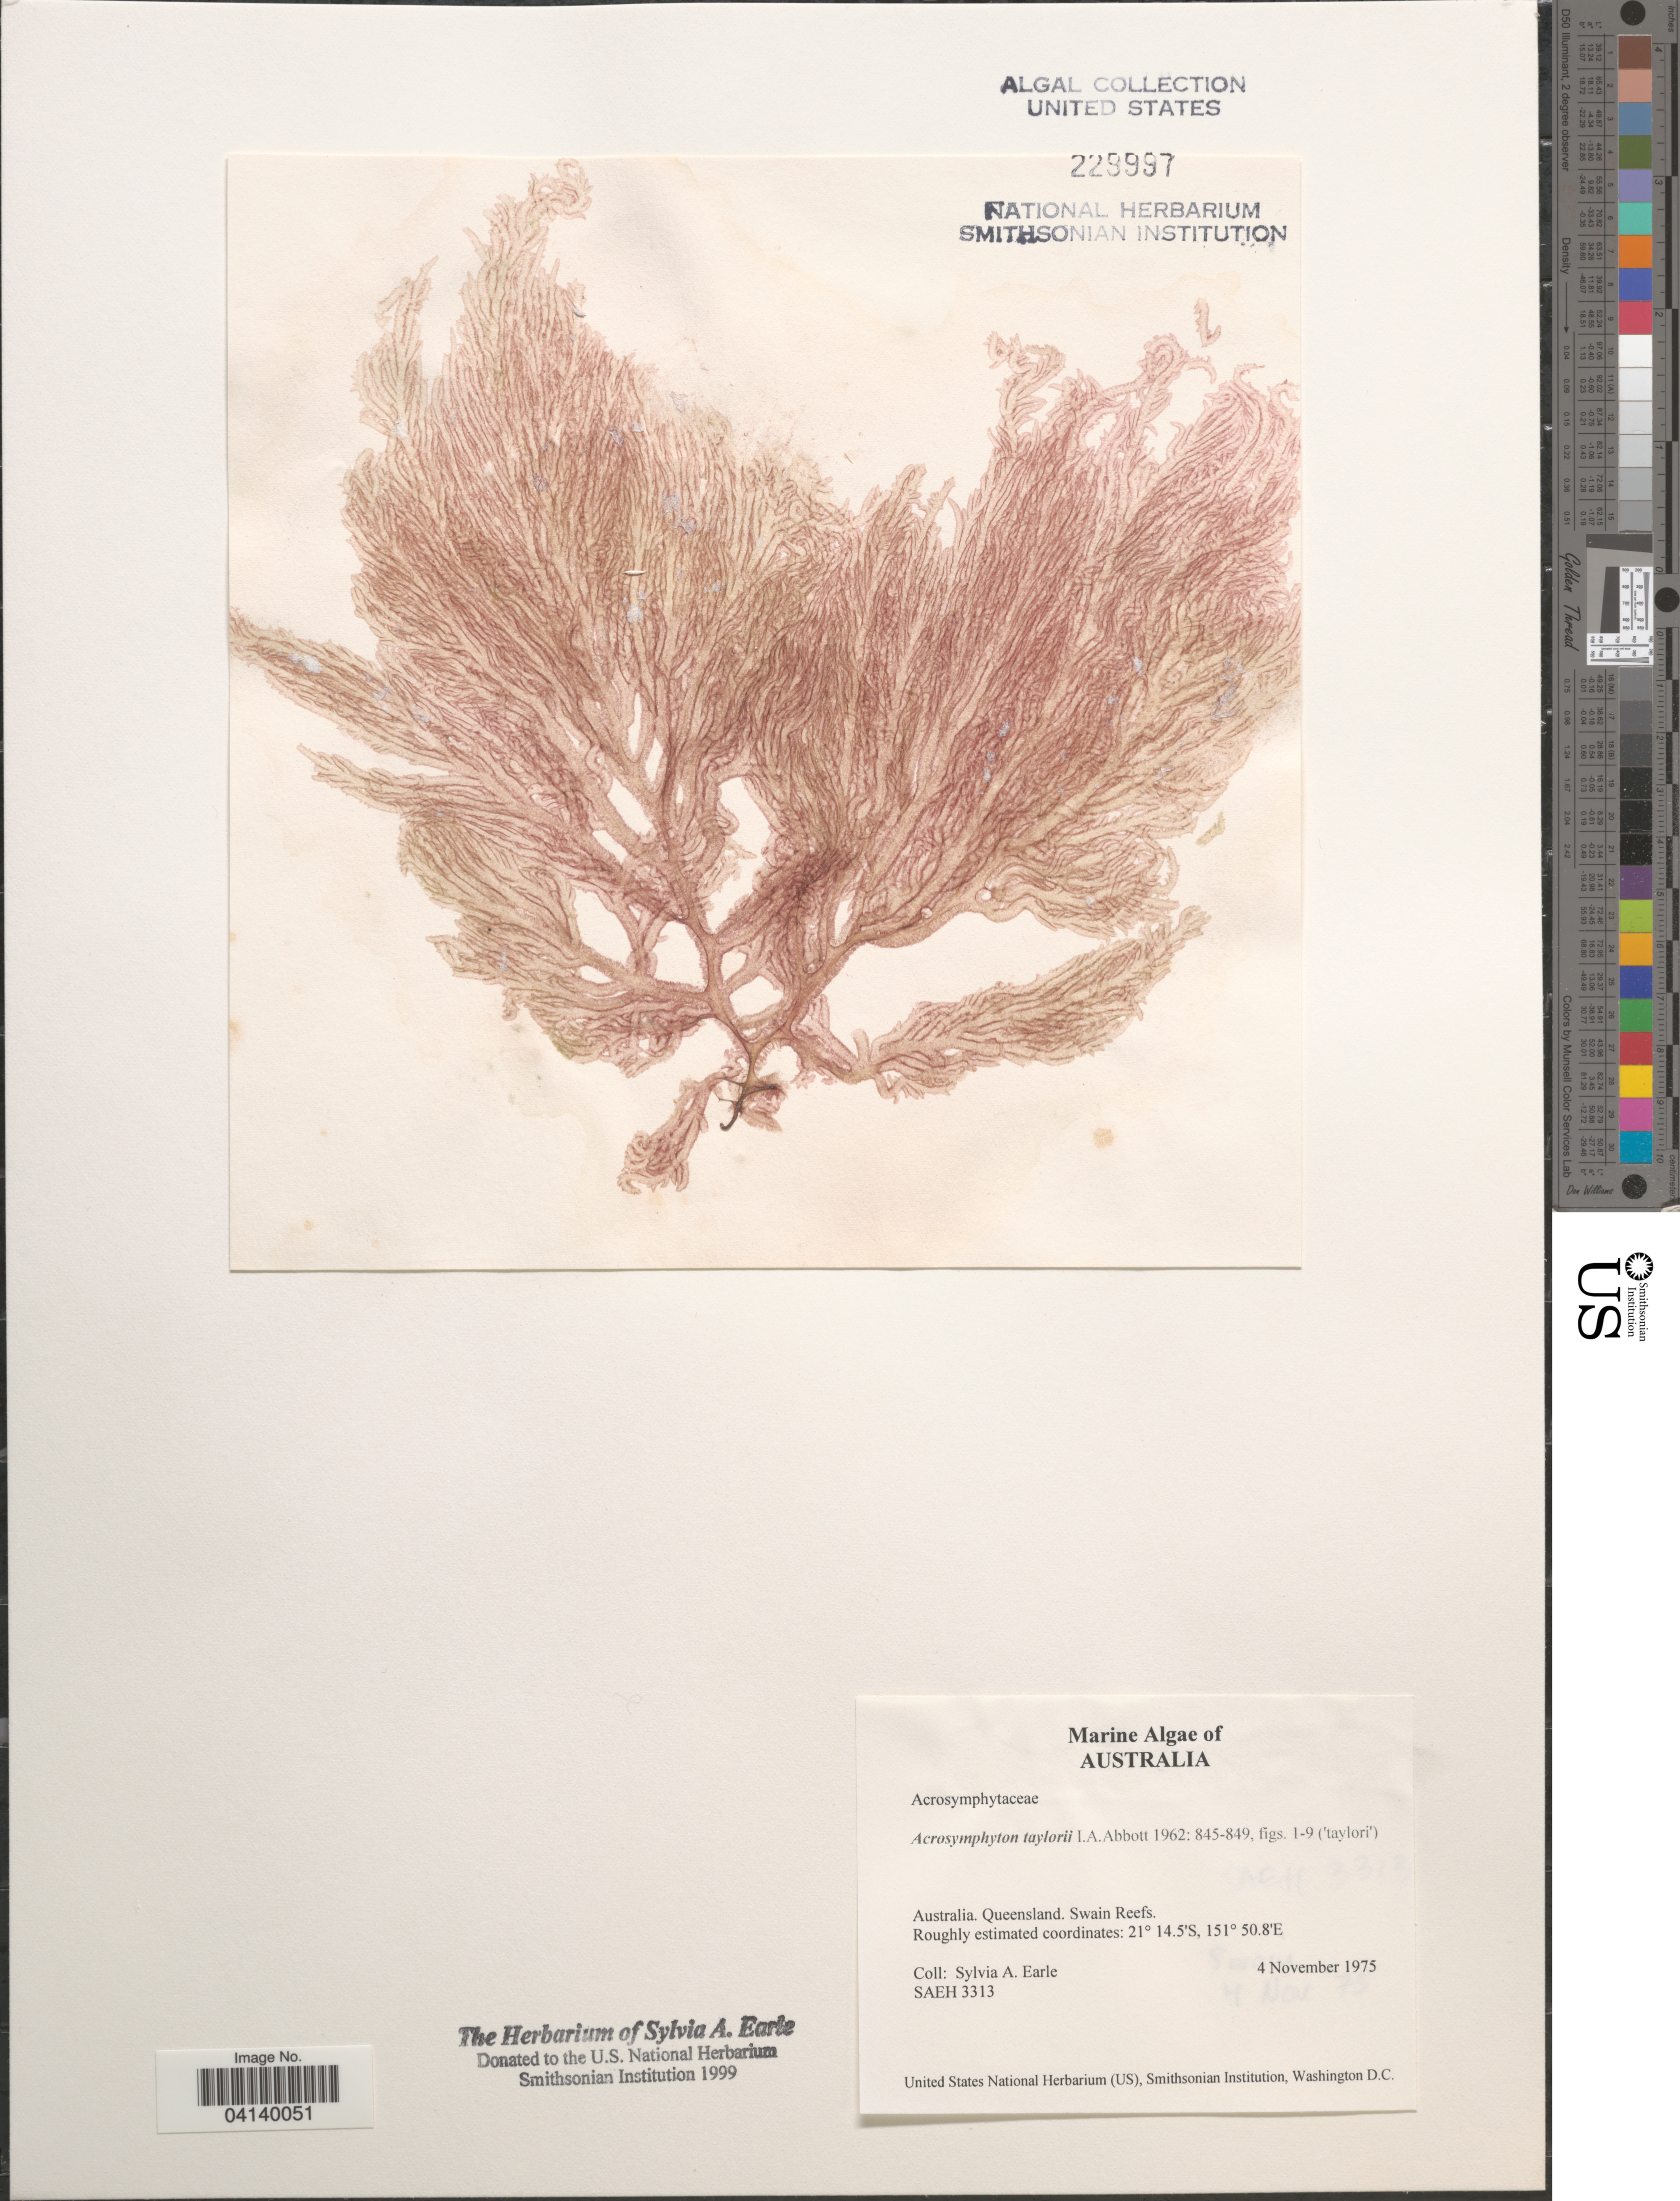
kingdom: Plantae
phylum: Rhodophyta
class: Florideophyceae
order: Acrosymphytales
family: Acrosymphytaceae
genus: Acrosymphyton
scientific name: Acrosymphyton taylorii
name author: I.A. Abbott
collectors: S. A. Earle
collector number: SAEH3313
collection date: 1975-11-04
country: Australia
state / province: Queensland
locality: Swain Reefs.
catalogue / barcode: US 229997